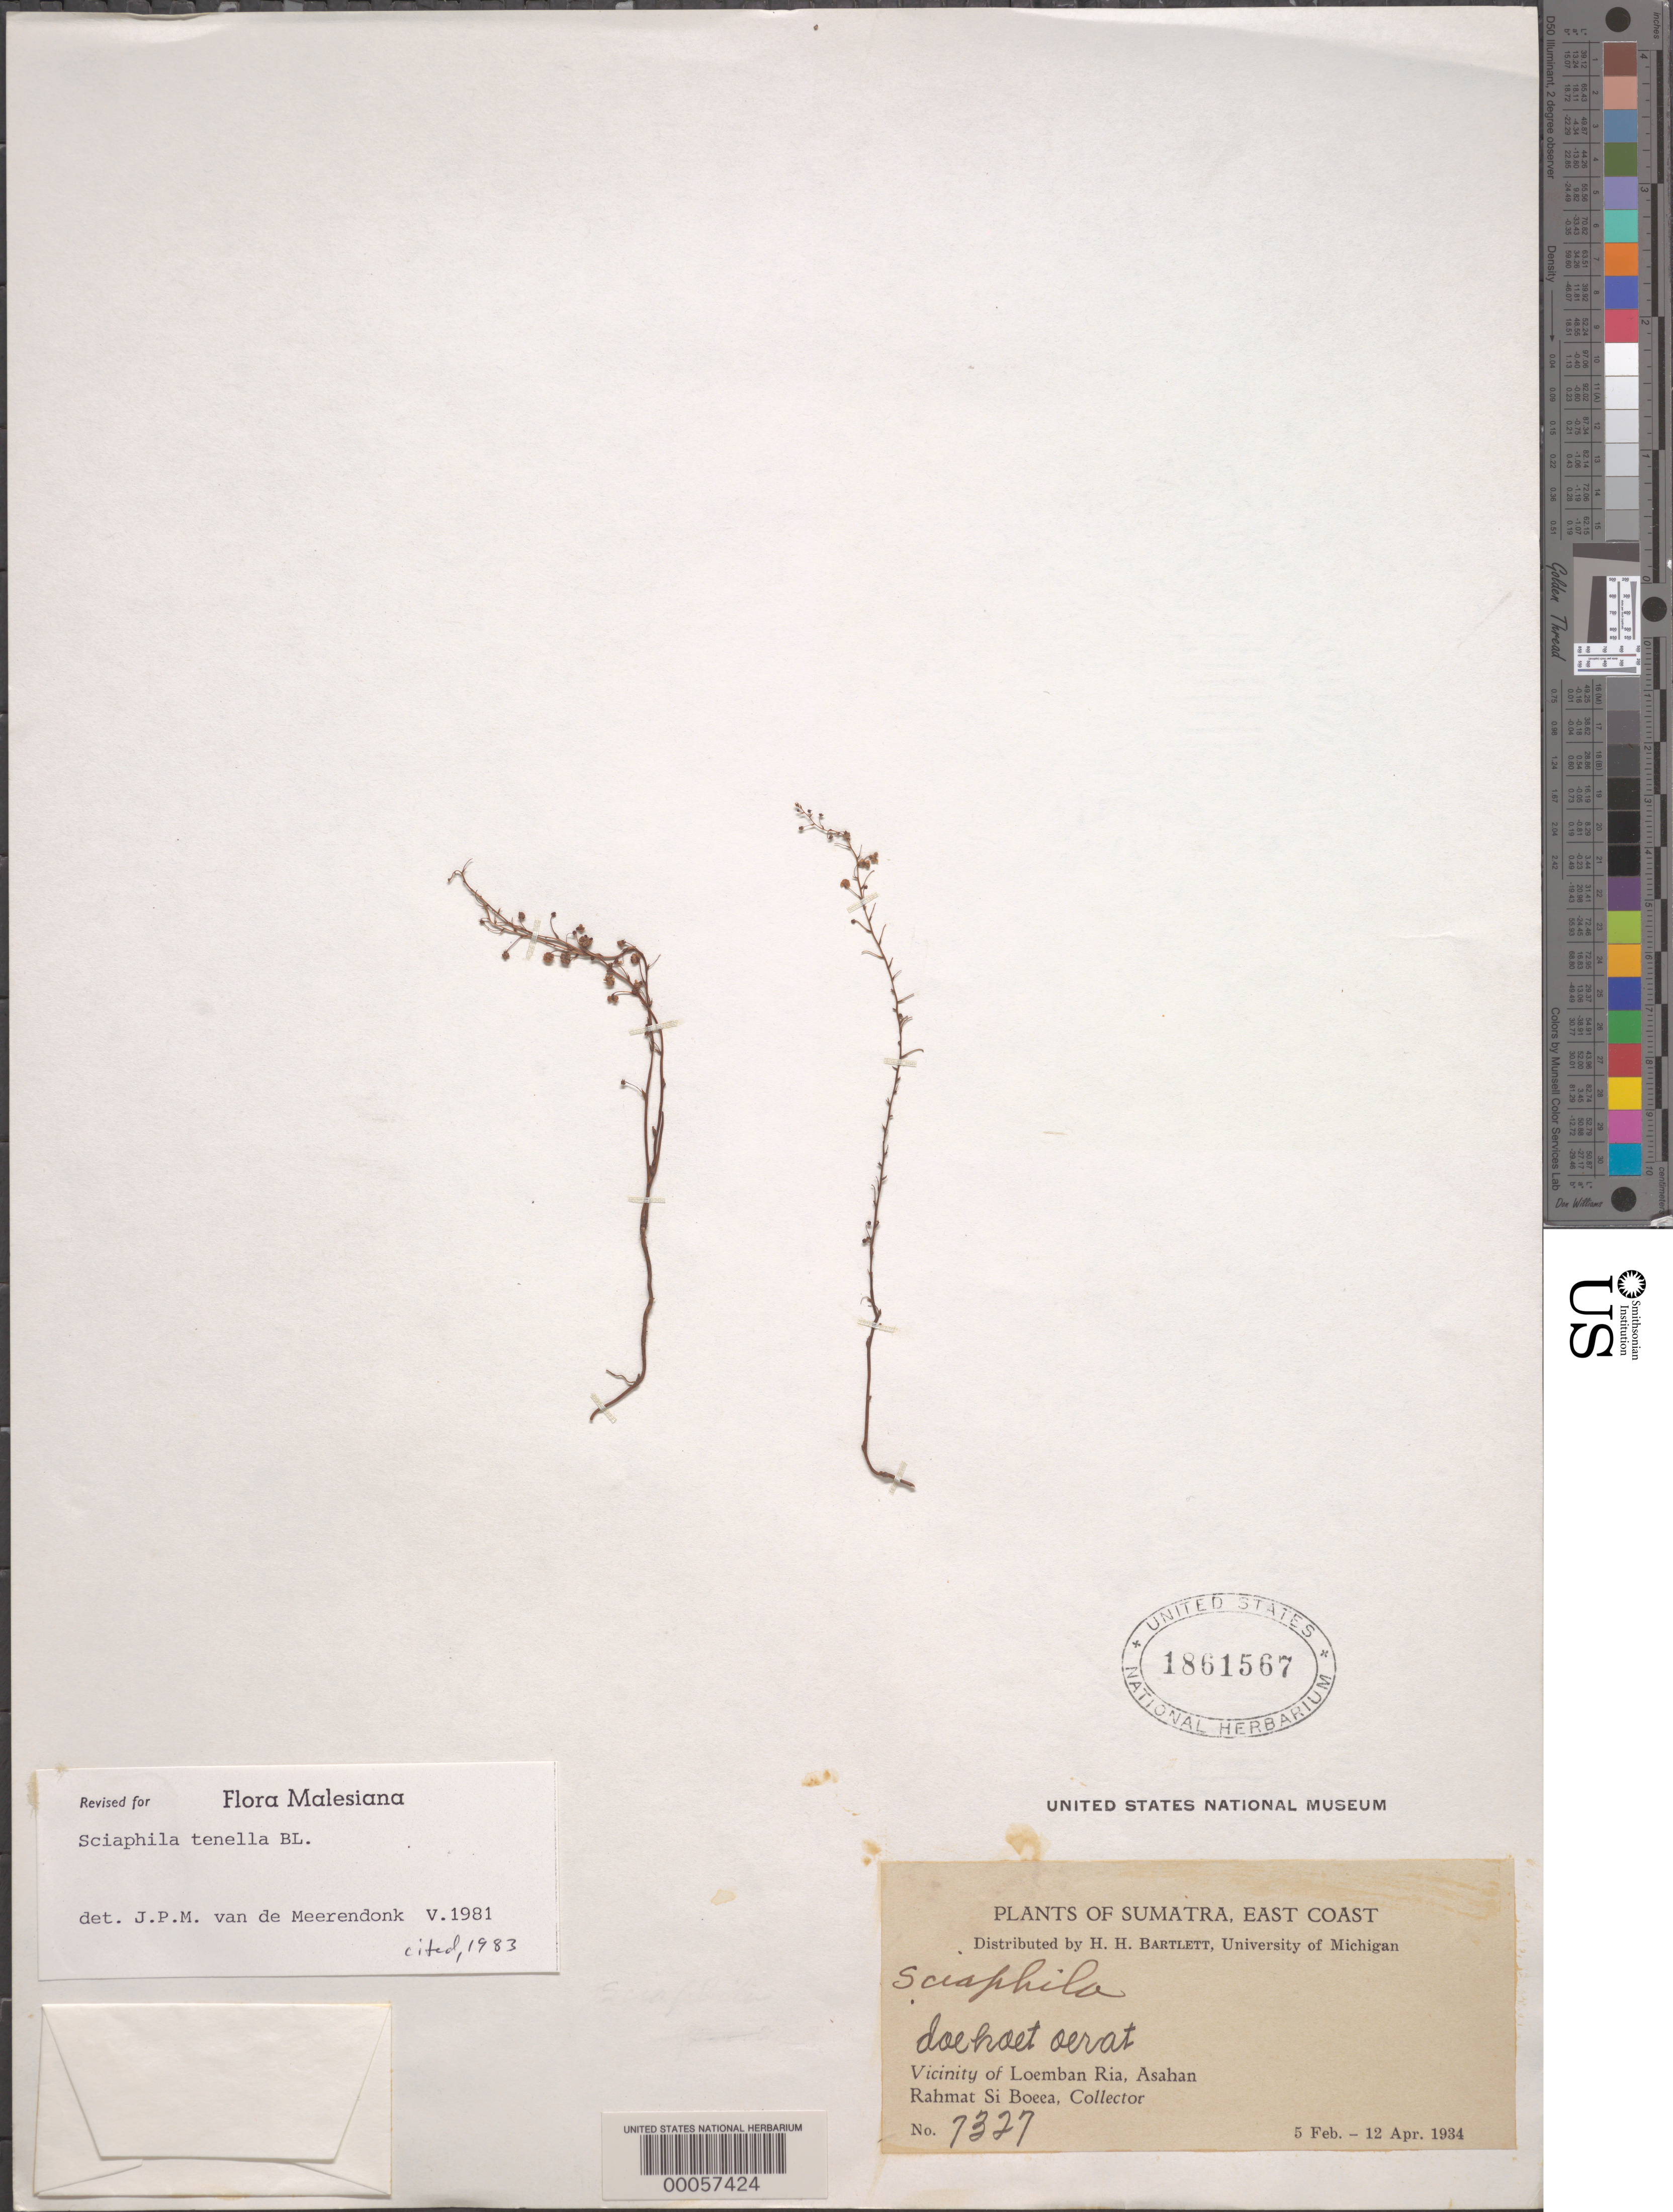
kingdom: Plantae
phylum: Tracheophyta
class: Liliopsida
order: Pandanales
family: Triuridaceae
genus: Sciaphila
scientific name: Sciaphila tenella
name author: Blume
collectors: Rahmat Si Boeea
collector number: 7327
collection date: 1934-02-05/1934-04-12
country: Indonesia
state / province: Sumatra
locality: East Coast. Vicinity of Loemban Ria, Asahan.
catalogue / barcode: US 1861567